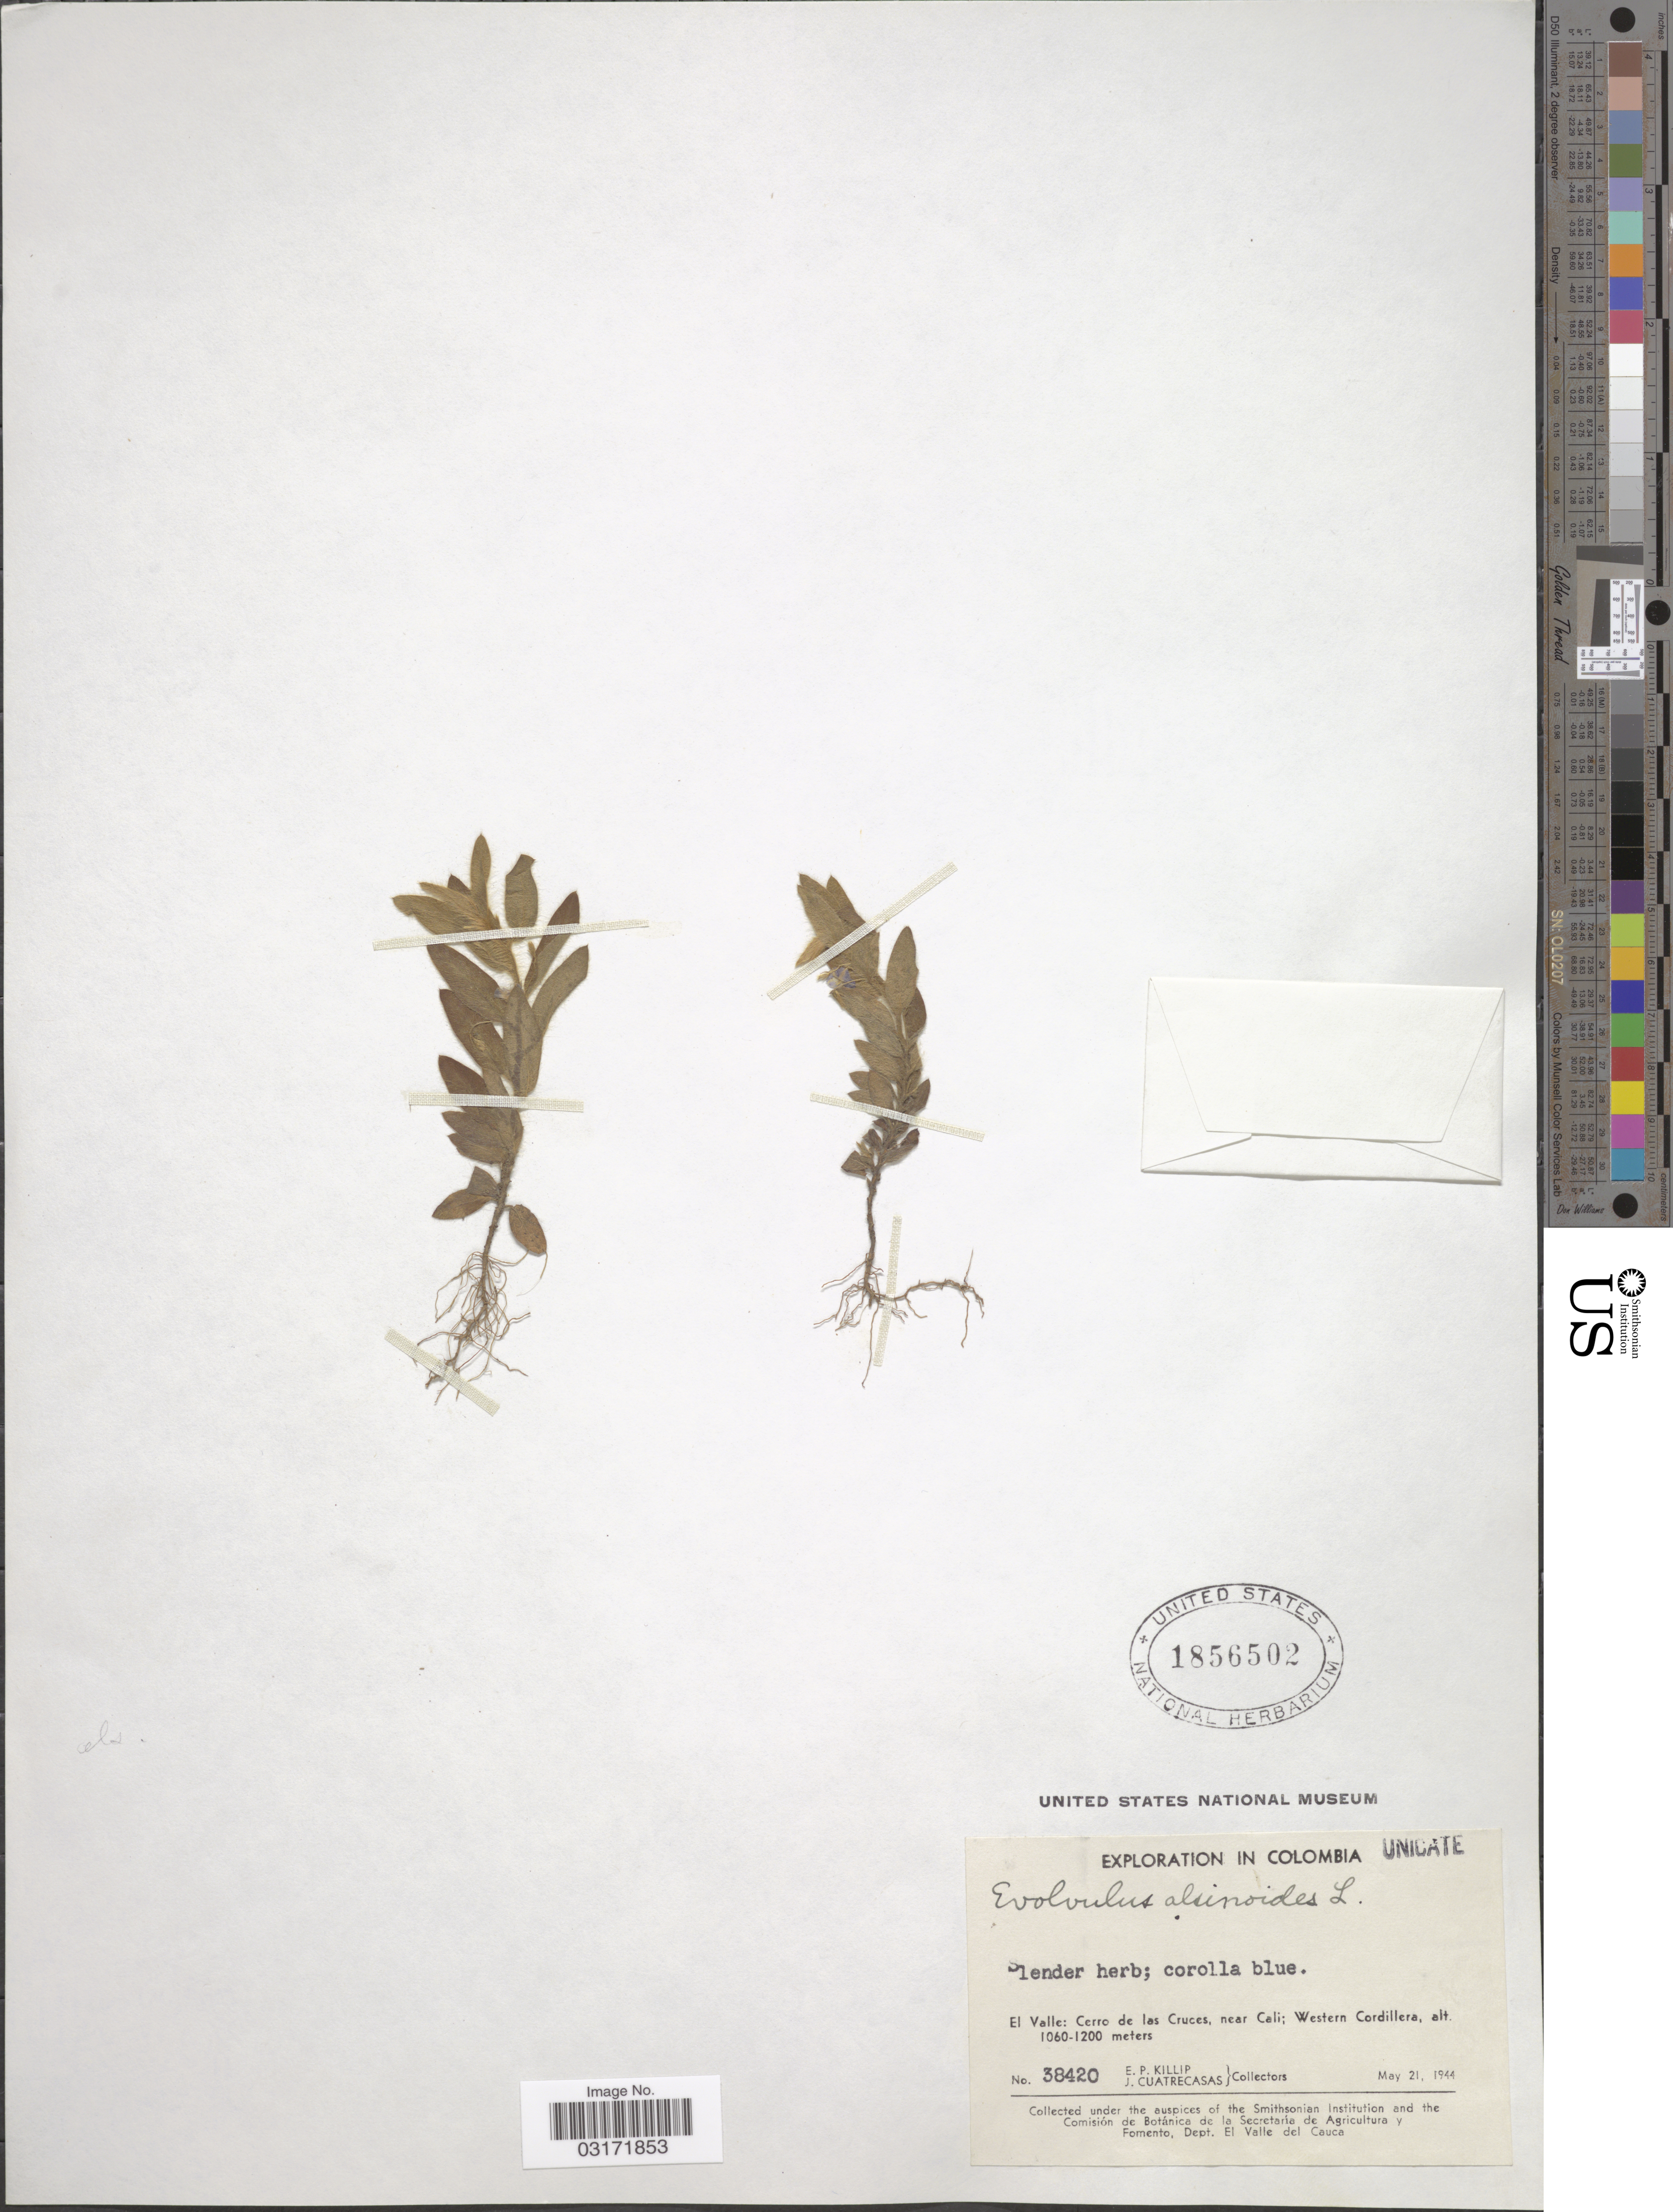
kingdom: Plantae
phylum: Tracheophyta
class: Magnoliopsida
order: Solanales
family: Convolvulaceae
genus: Evolvulus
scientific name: Evolvulus alsinoides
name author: (L.) L.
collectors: E. P. Killip & J. Cuatrecasas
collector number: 38420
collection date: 1944-05-21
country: Colombia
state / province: Valle del Cauca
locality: El Valle: Cerro de las Cruces, near Cali; Western Cordillera.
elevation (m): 1060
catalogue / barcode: US 1856502